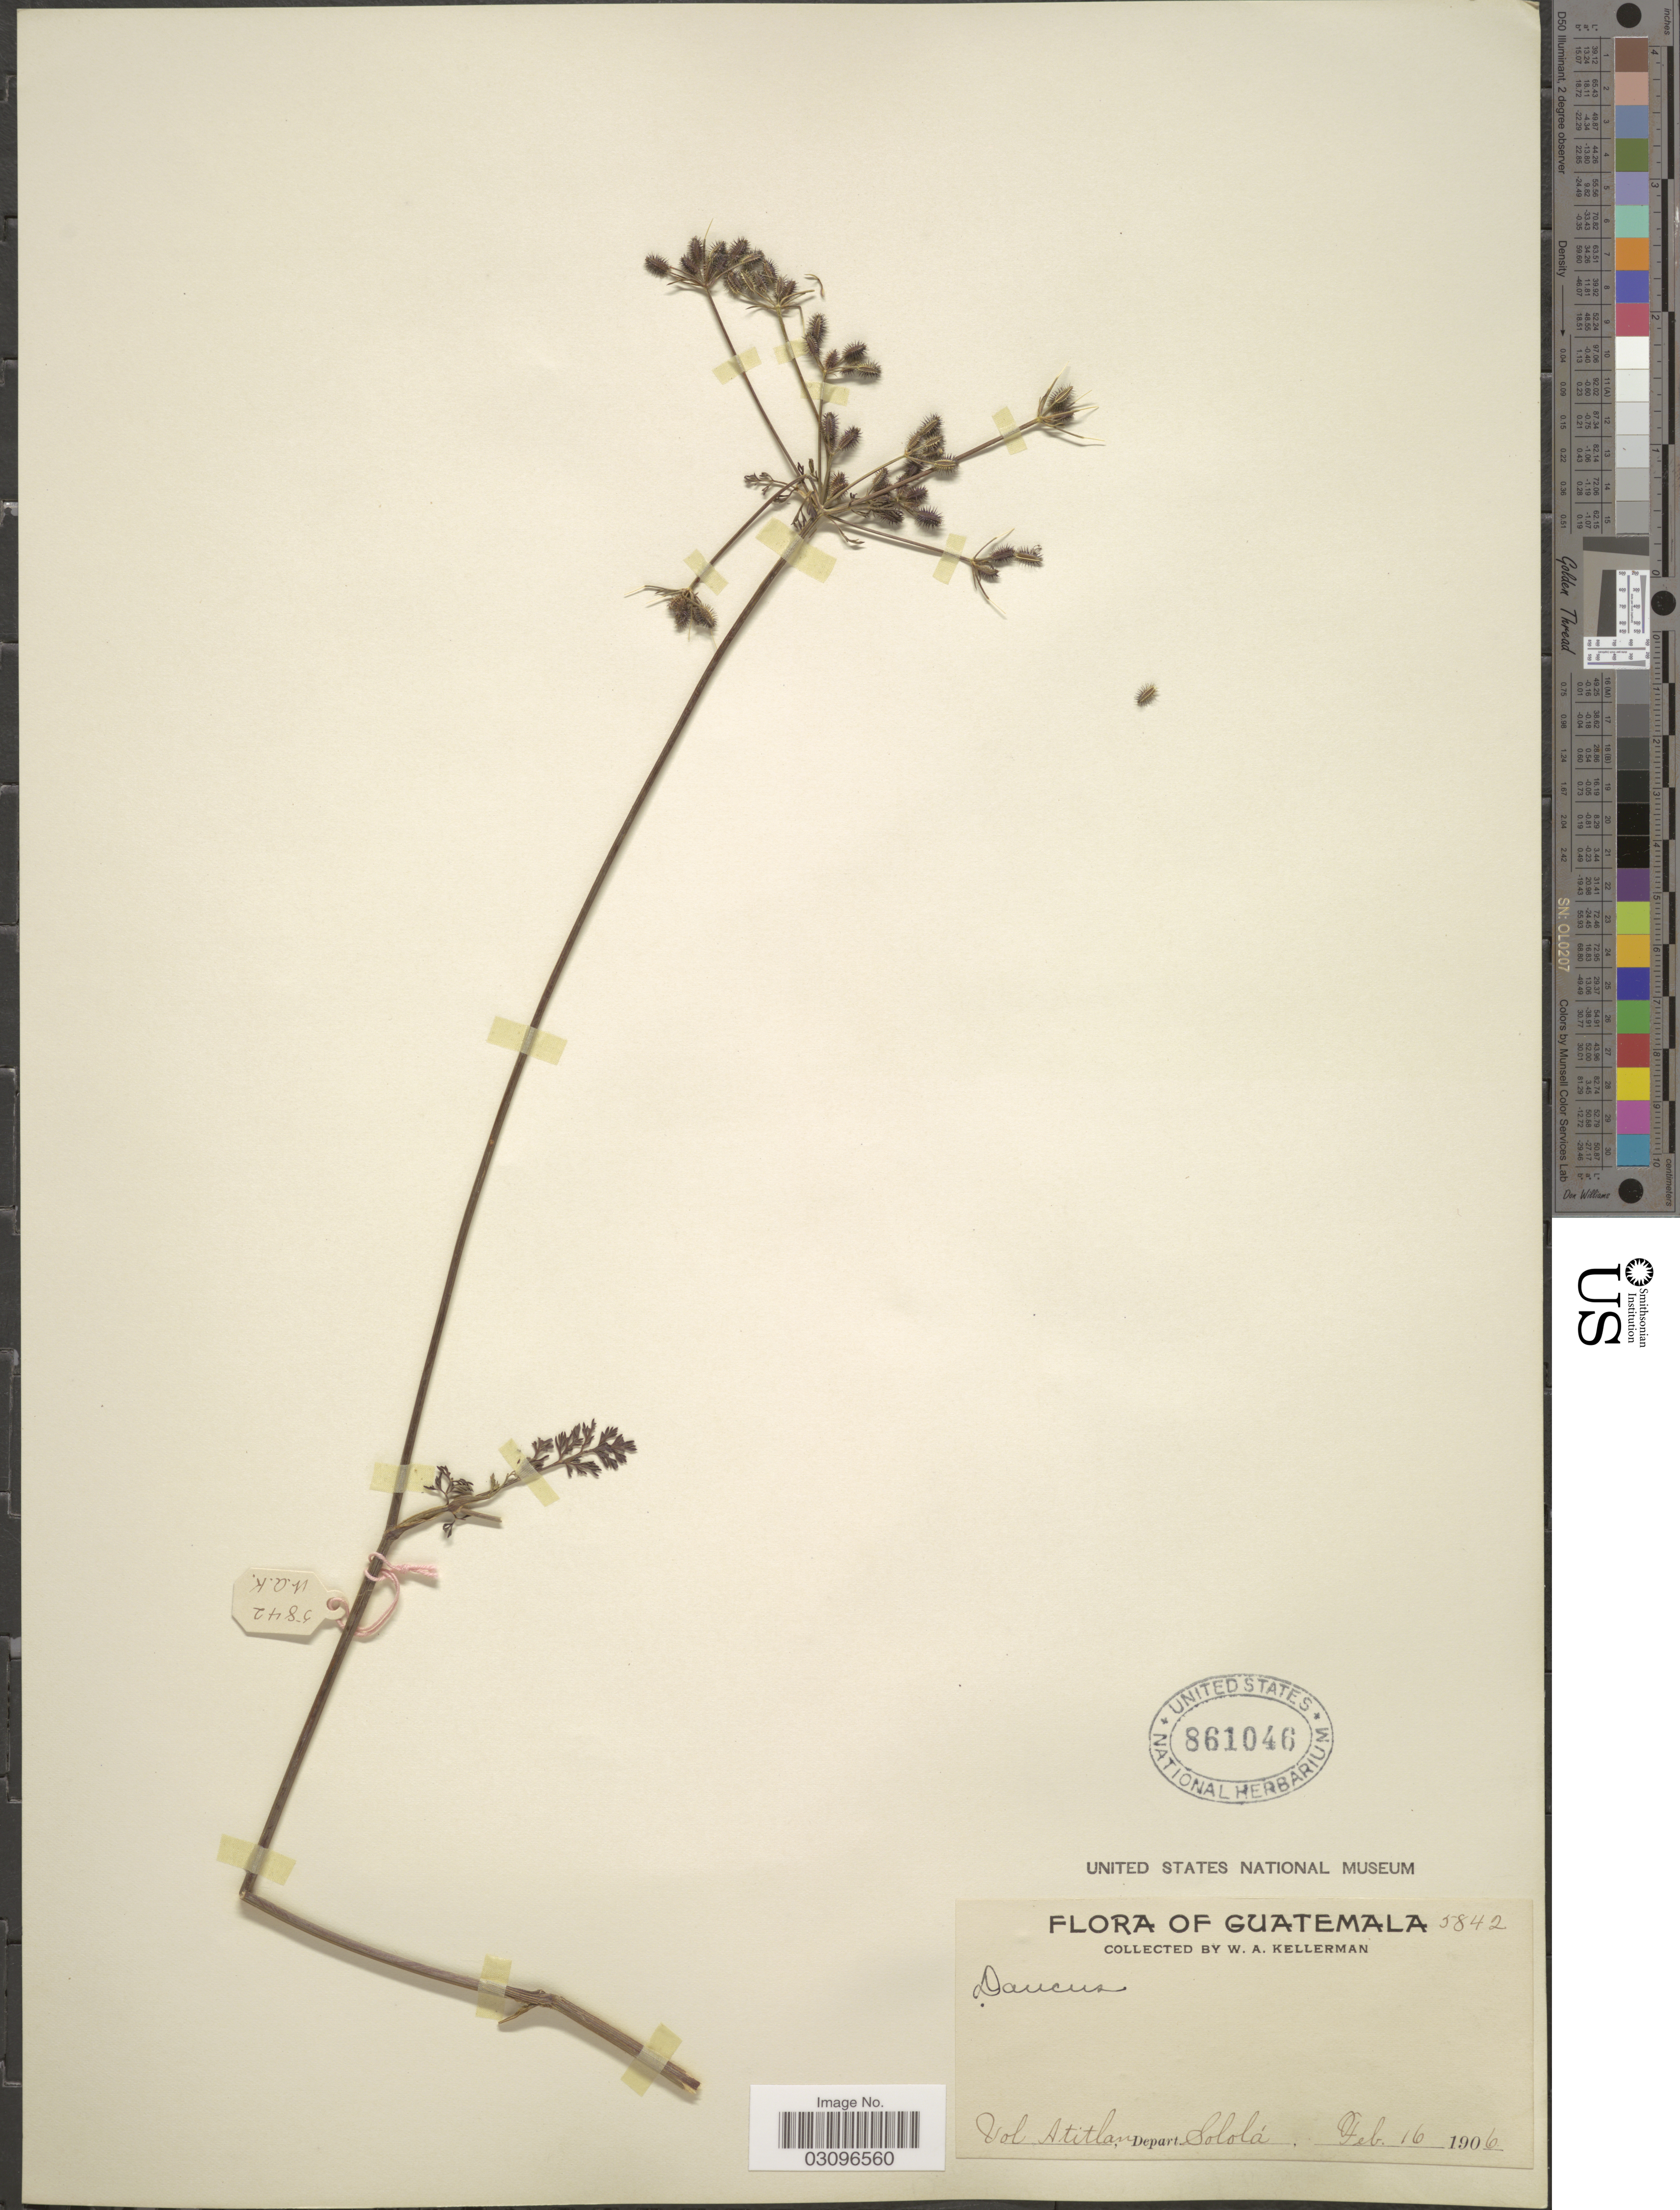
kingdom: Plantae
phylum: Tracheophyta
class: Magnoliopsida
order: Apiales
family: Apiaceae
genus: Daucus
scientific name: Daucus montanus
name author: Humb. & Bonpl. ex Spreng.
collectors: W. Kellerman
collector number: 5842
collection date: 1906-02-16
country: Guatemala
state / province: Sololá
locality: Vol Atitlan, Depart. Sololá.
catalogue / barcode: US 861046